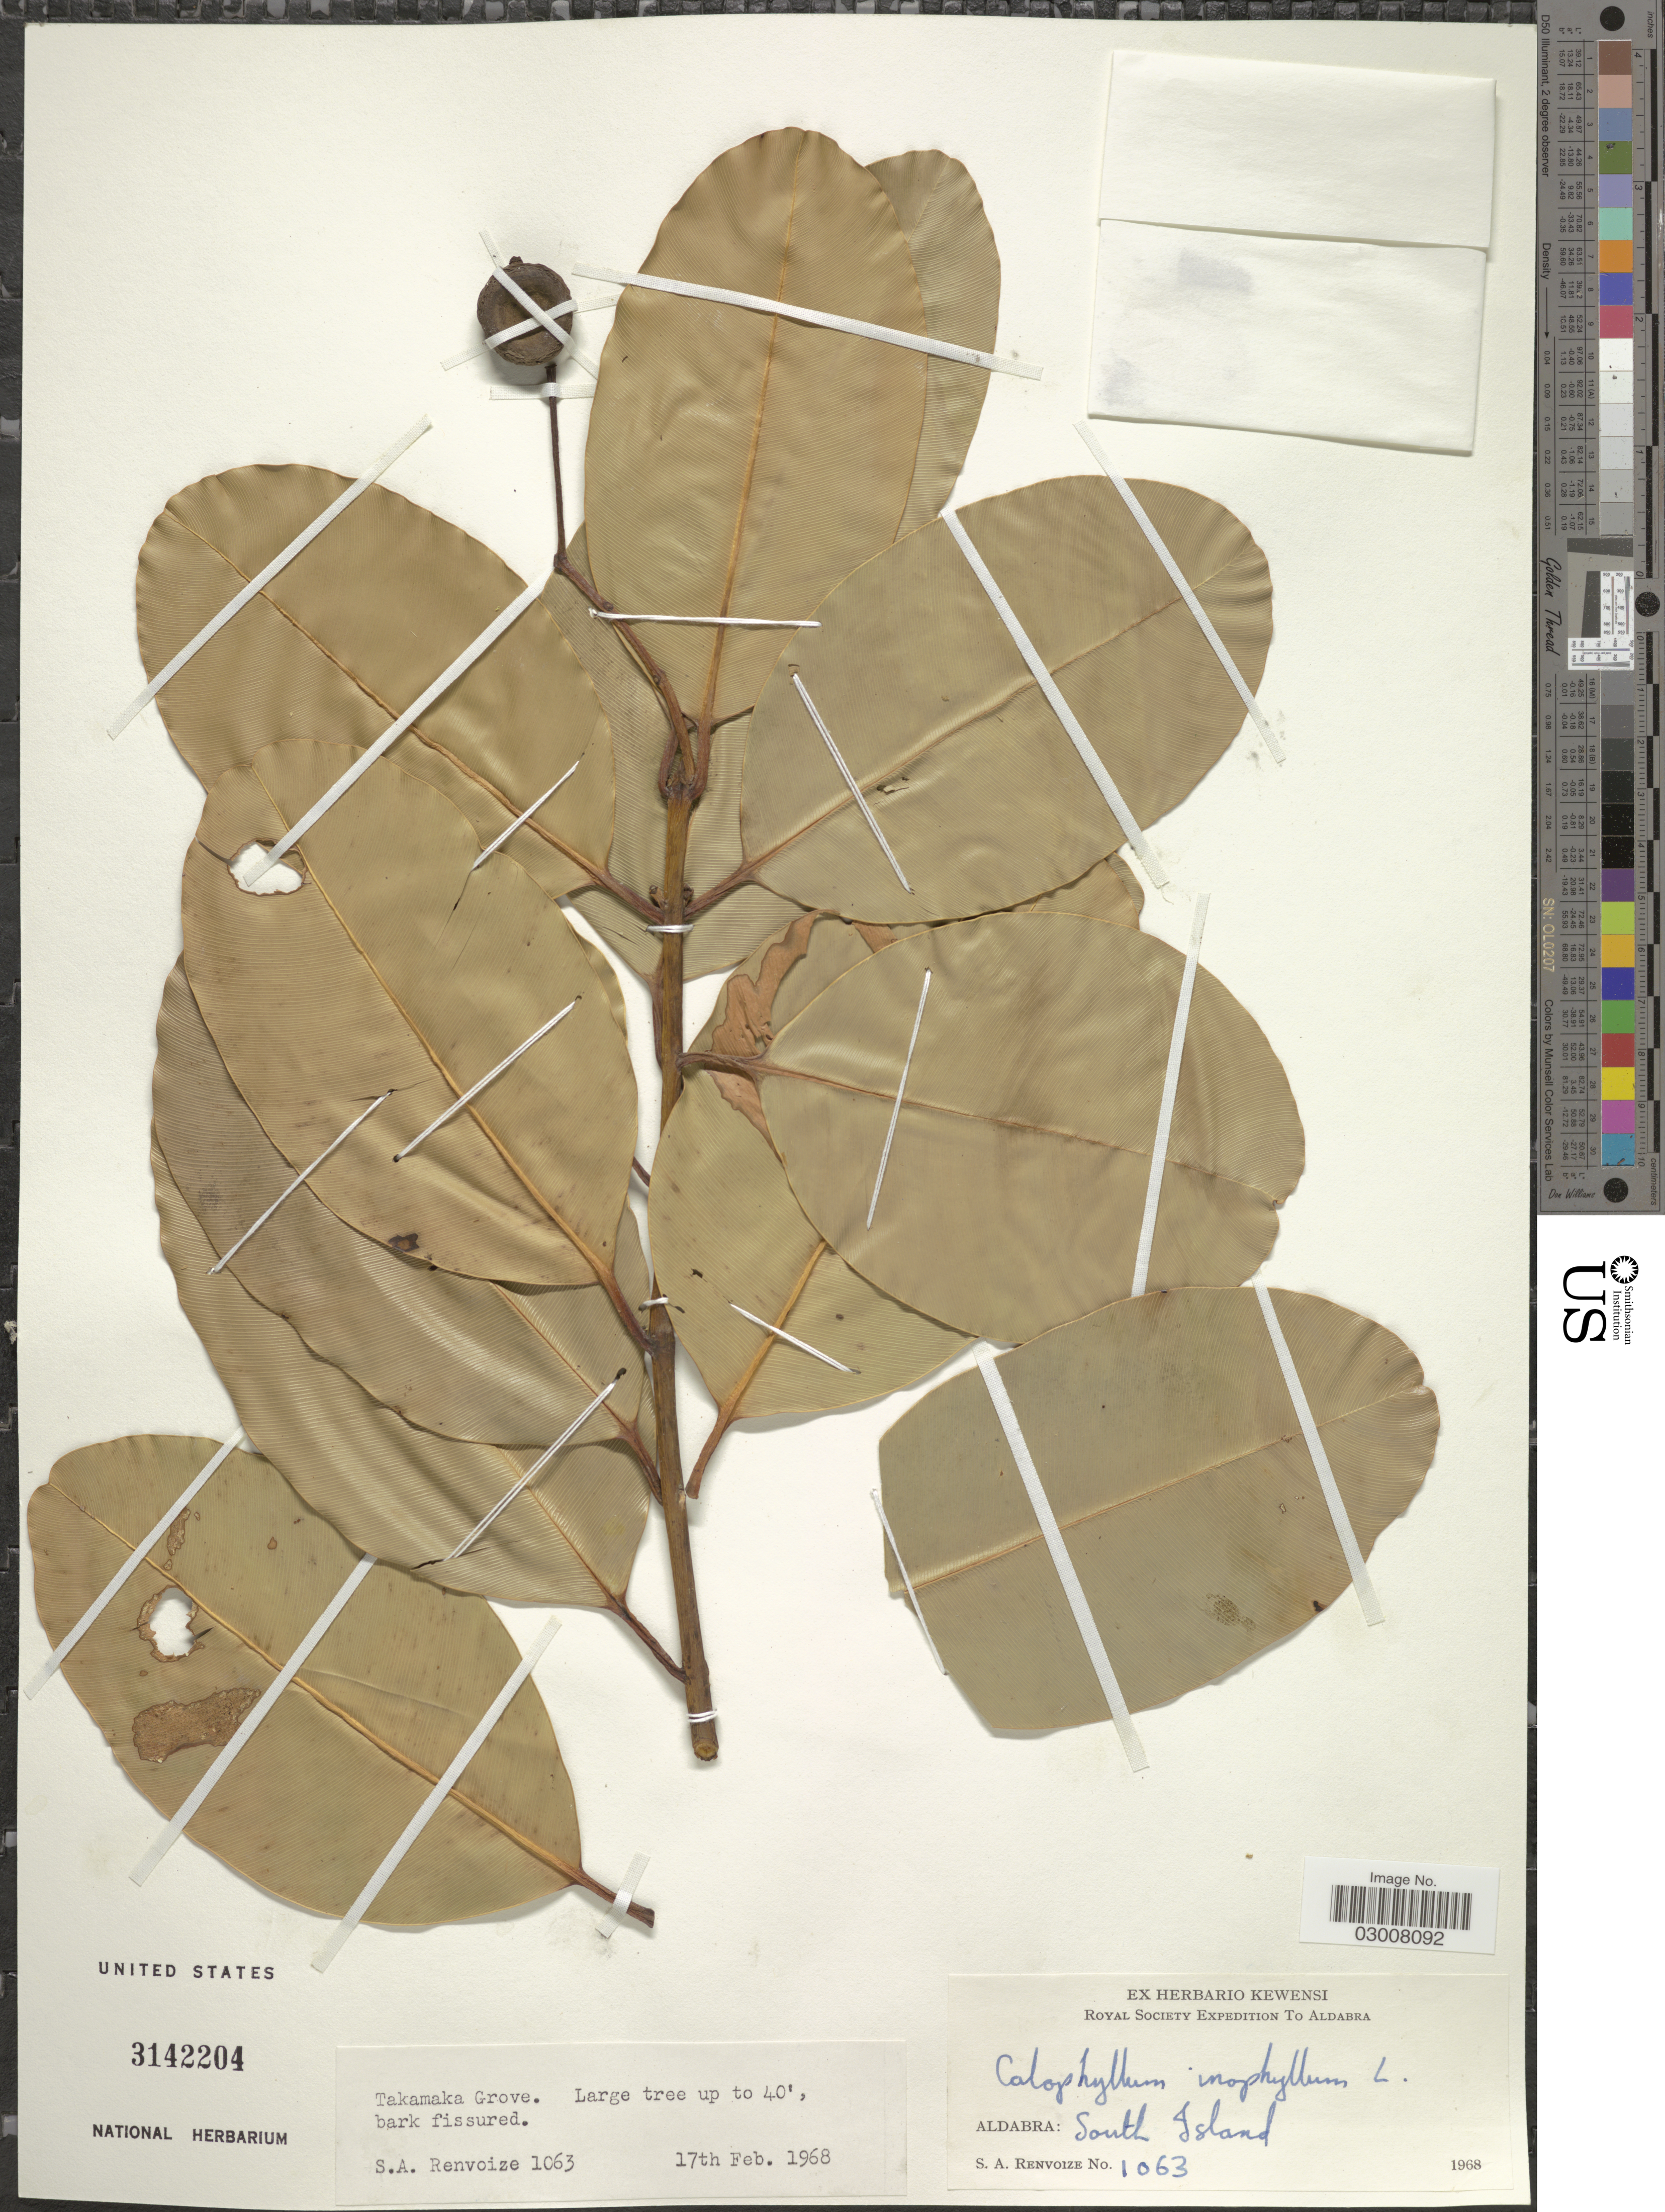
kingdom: Plantae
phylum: Tracheophyta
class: Magnoliopsida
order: Malpighiales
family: Calophyllaceae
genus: Calophyllum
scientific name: Calophyllum inophyllum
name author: L.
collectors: S. A. Renvoize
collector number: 1063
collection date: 1968-02-17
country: Seychelles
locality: Aldabra: South Island. Takamaka Grove.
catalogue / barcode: US 3142204